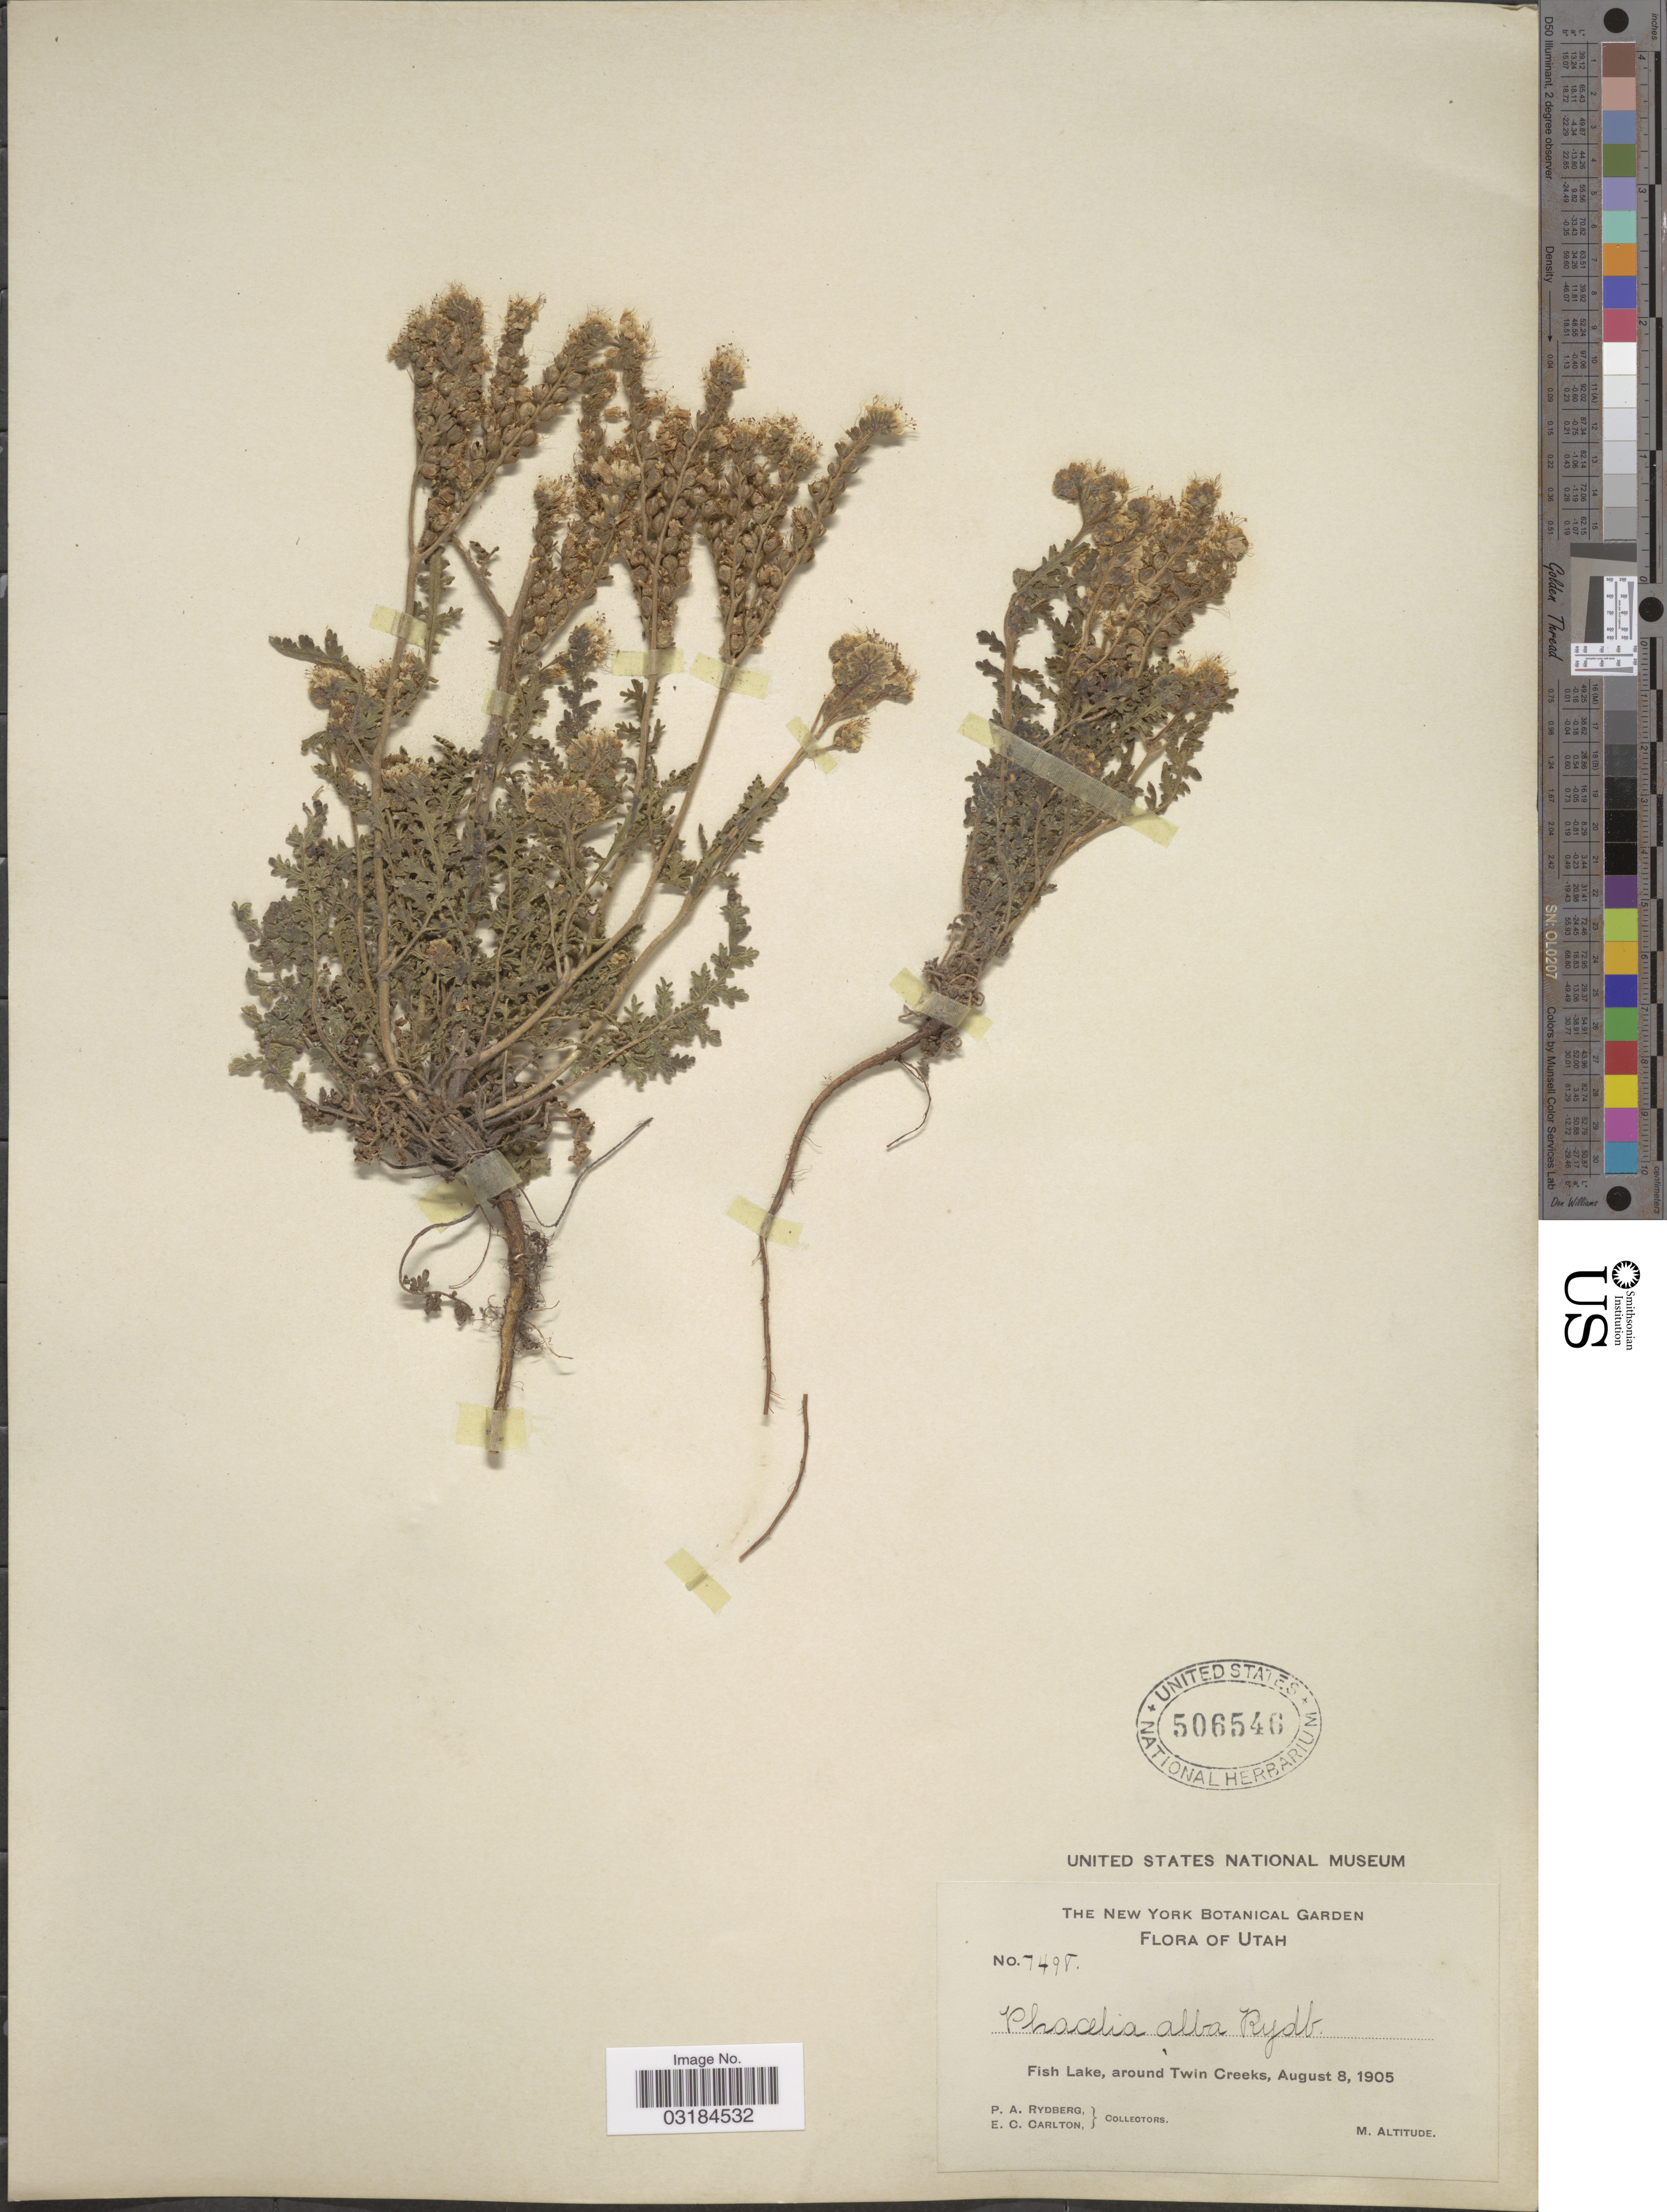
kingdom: Plantae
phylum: Tracheophyta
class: Magnoliopsida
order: Boraginales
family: Hydrophyllaceae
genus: Phacelia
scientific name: Phacelia alba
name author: Rydb.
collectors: P. A. Rydberg & E. Carlton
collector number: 7498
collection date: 1905-08-08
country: United States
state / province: Utah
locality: Fish Lake, around Twin Creeks.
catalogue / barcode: US 506546